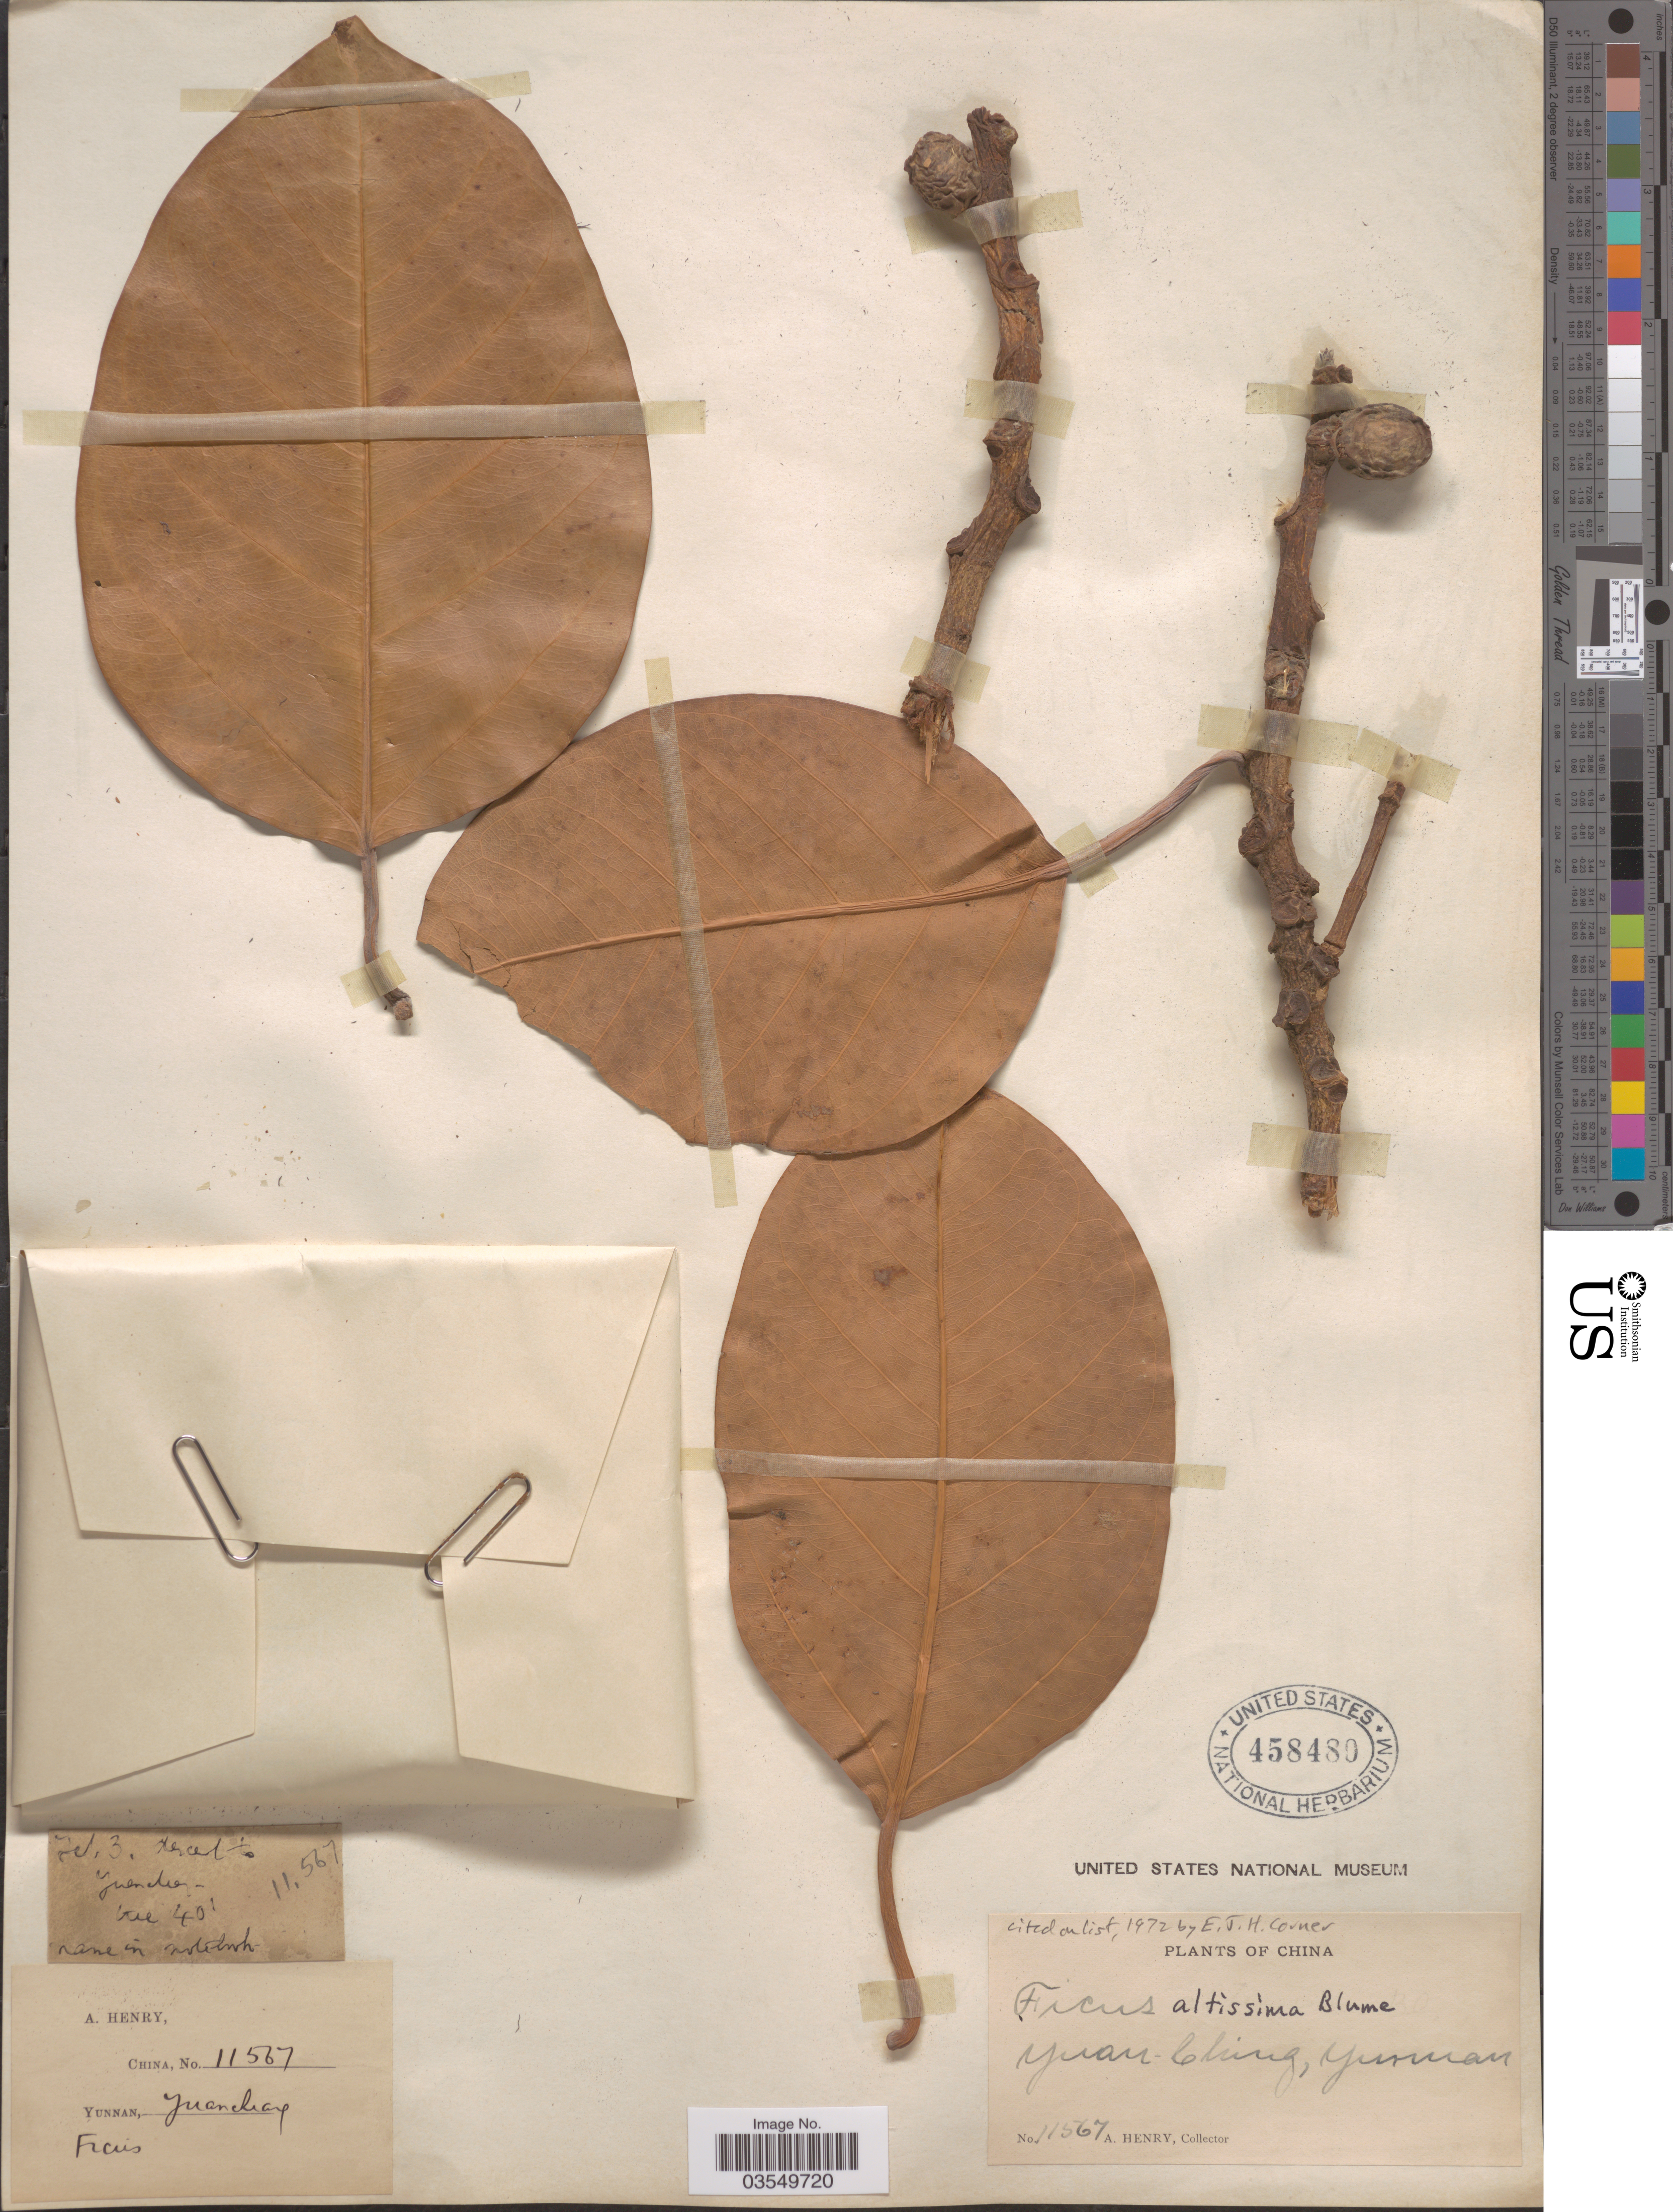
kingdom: Plantae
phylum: Tracheophyta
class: Magnoliopsida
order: Rosales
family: Moraceae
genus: Ficus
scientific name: Ficus altissima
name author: Blume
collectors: A. Henry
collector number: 11567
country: China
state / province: Yunnan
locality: Yuan-Ching.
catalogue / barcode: US 458480